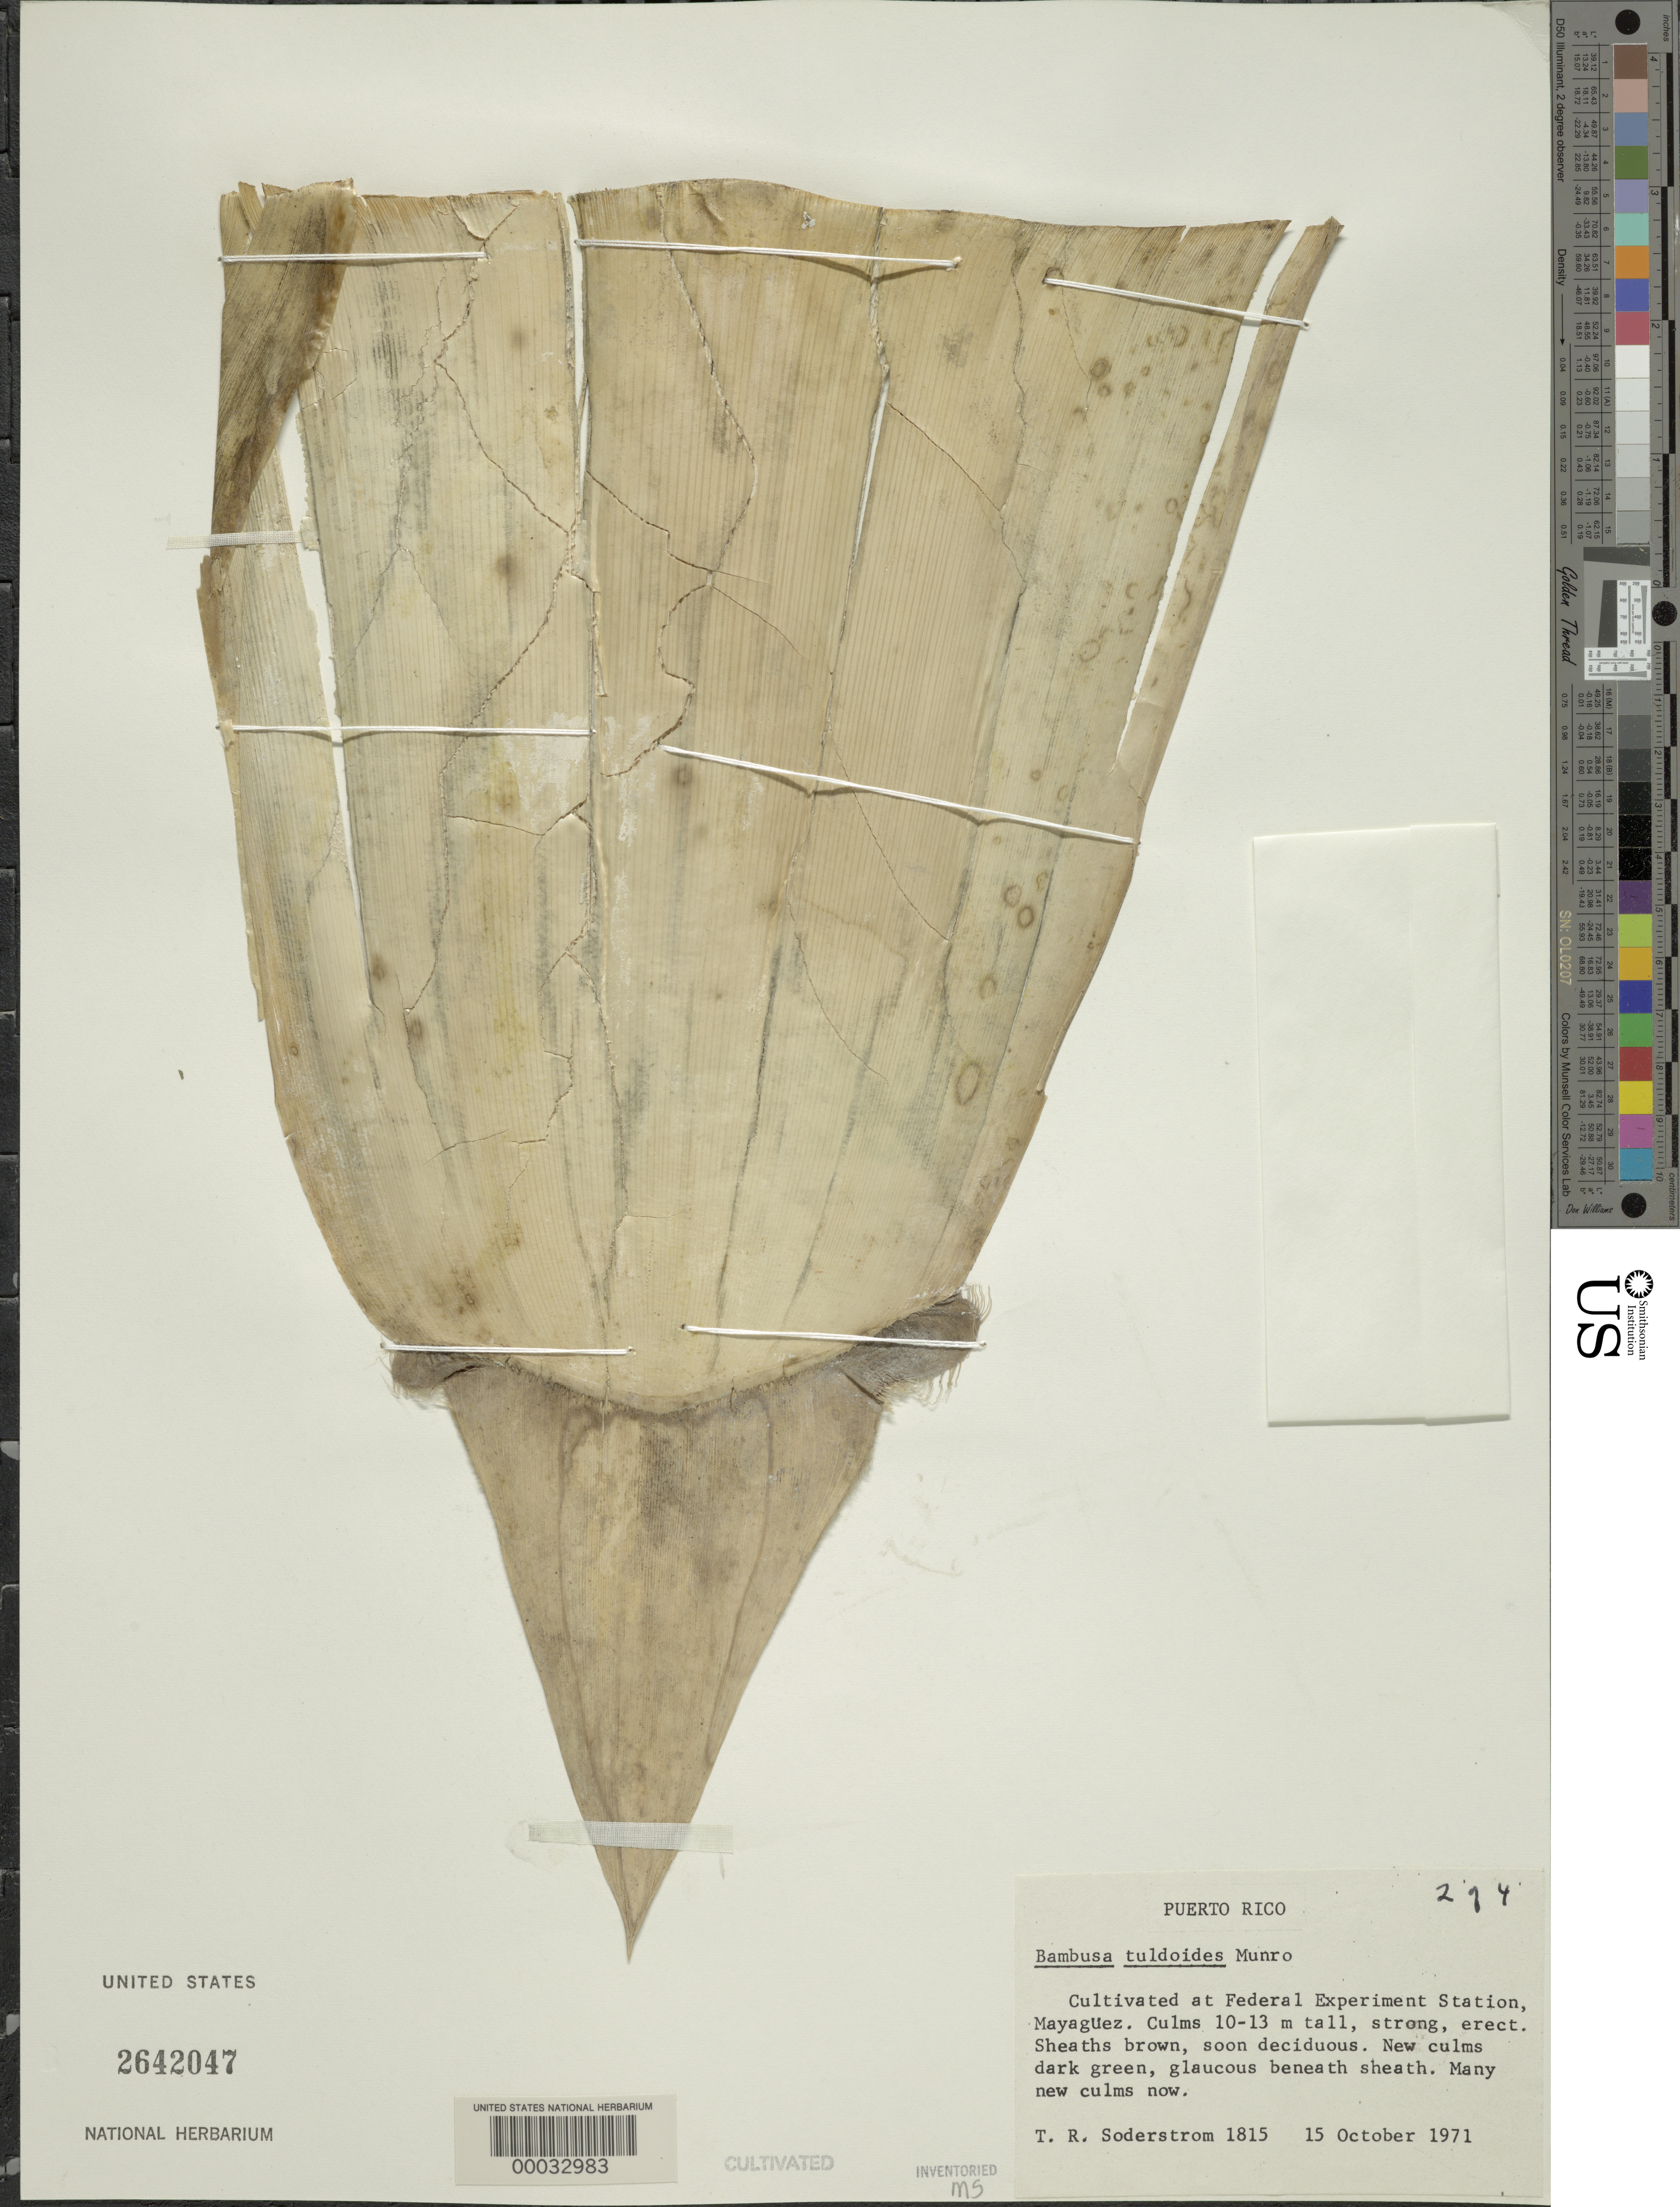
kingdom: Plantae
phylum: Tracheophyta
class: Liliopsida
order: Poales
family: Poaceae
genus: Bambusa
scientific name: Bambusa tuldoides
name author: Munro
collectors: T. R. Soderstrom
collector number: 1815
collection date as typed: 15 Oct 1971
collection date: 1971-10-15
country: Puerto Rico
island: Greater Antilles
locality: Federal experimental station-mayeguez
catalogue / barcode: US 2642047